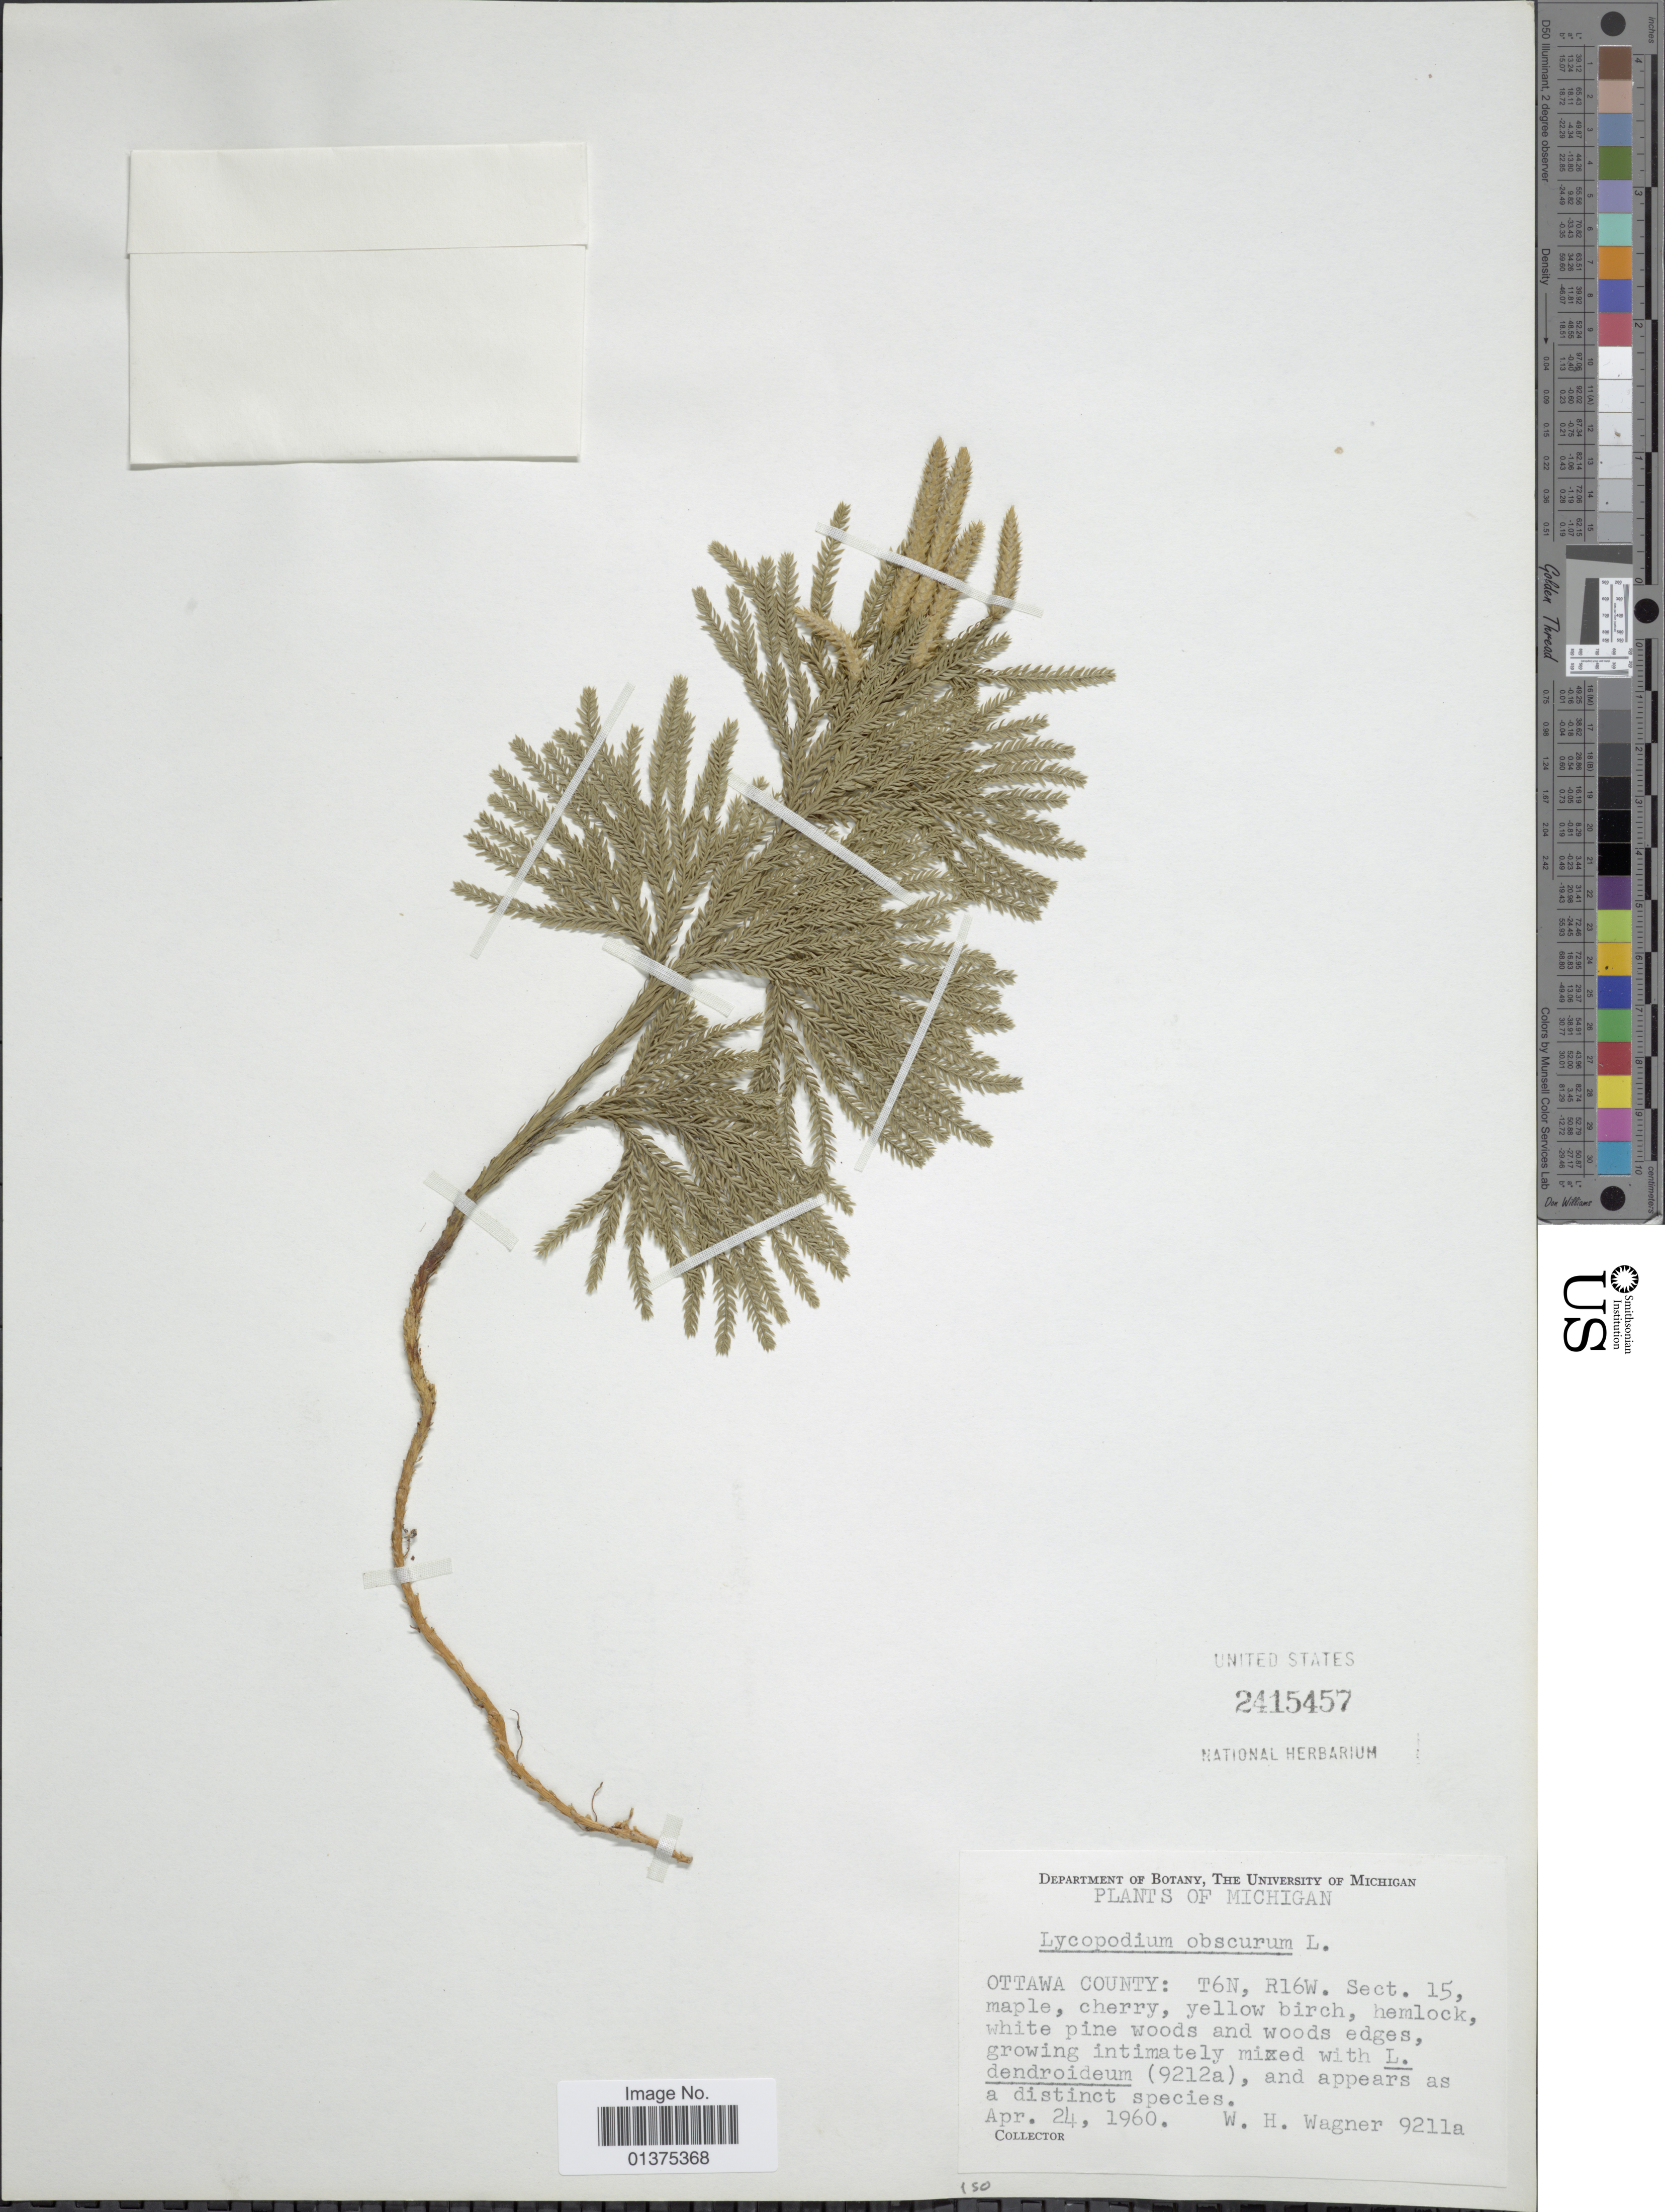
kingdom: Plantae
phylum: Tracheophyta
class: Lycopodiopsida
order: Lycopodiales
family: Lycopodiaceae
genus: Dendrolycopodium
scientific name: Dendrolycopodium hickeyi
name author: (W.H. Wagner et al.) A. Haines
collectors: W. H. Wagner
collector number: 9211a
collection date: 1960-04-24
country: United States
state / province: Michigan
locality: Ottawa County: T6N, R16W. Sect. 15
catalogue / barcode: US 2415457